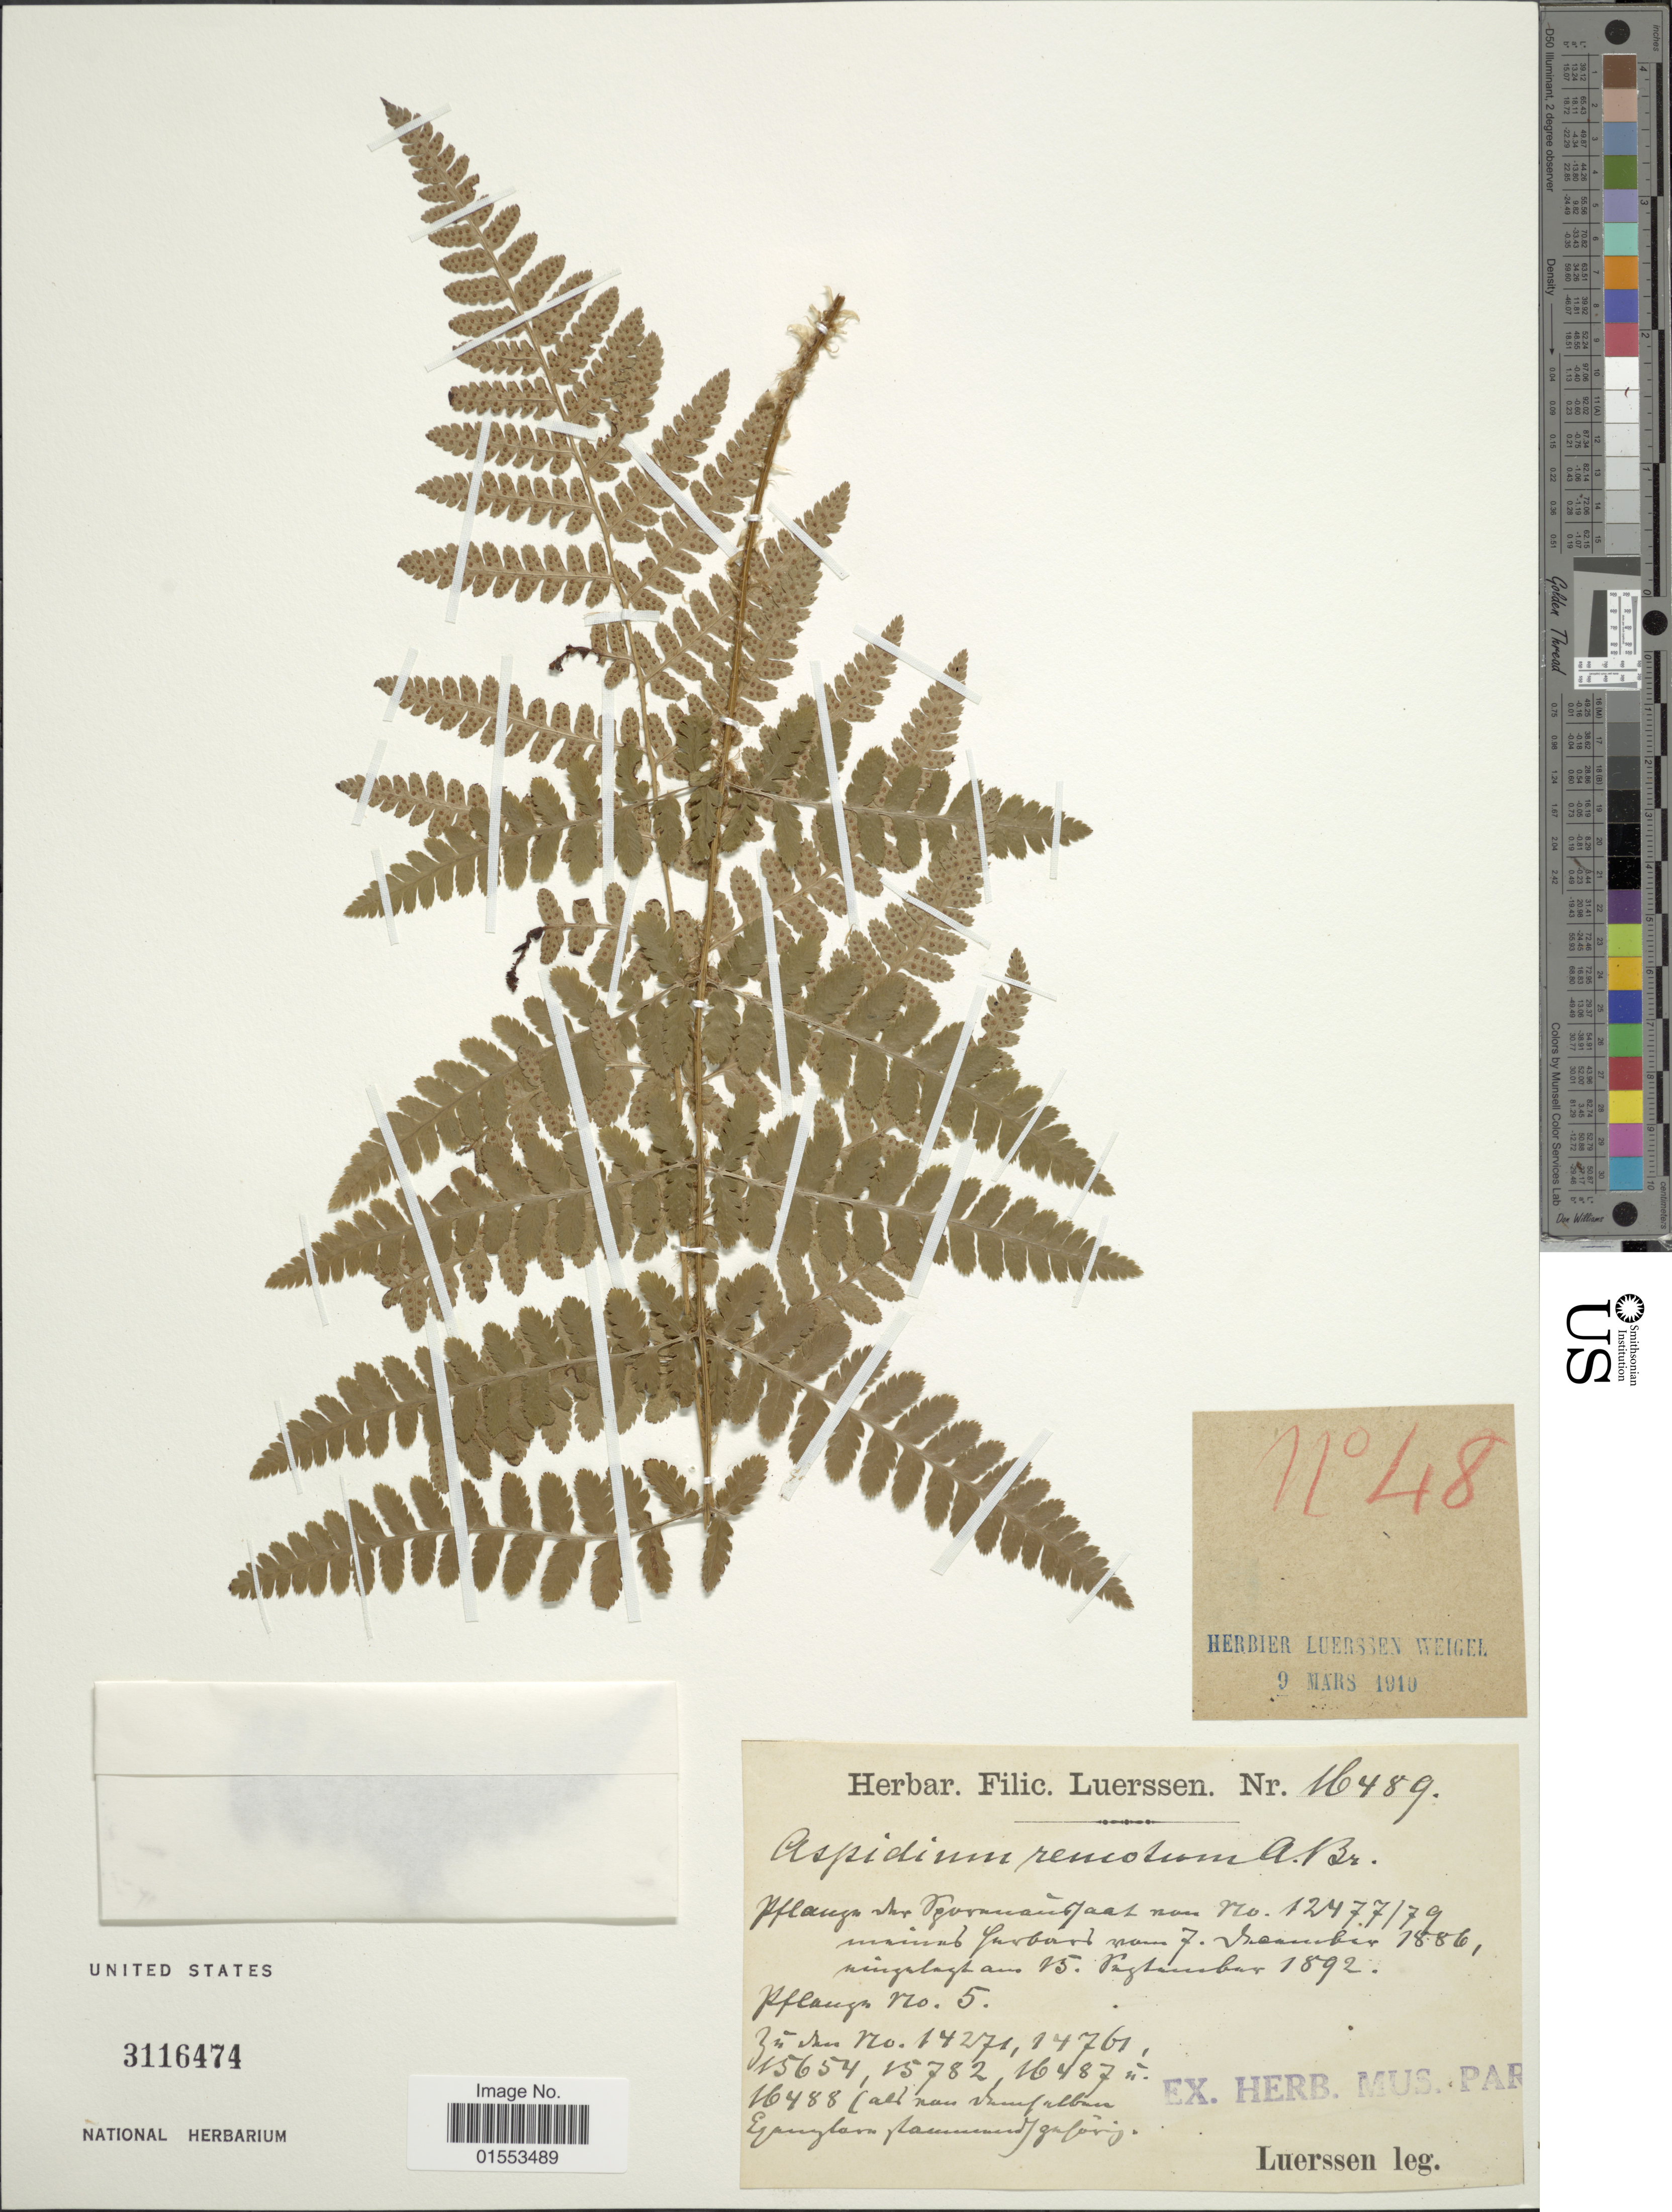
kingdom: Plantae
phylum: Tracheophyta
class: Polypodiopsida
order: Polypodiales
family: Dryopteridaceae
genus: Dryopteris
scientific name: Dryopteris remota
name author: (A. Braun) Hayek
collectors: Luerssen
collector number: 16489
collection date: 1892-11-15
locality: Vpor[illegible text]faat, [illegible text] Jurburg , [illegible text] F. [illegible text]cumber.[interpreted]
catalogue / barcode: US 3116474